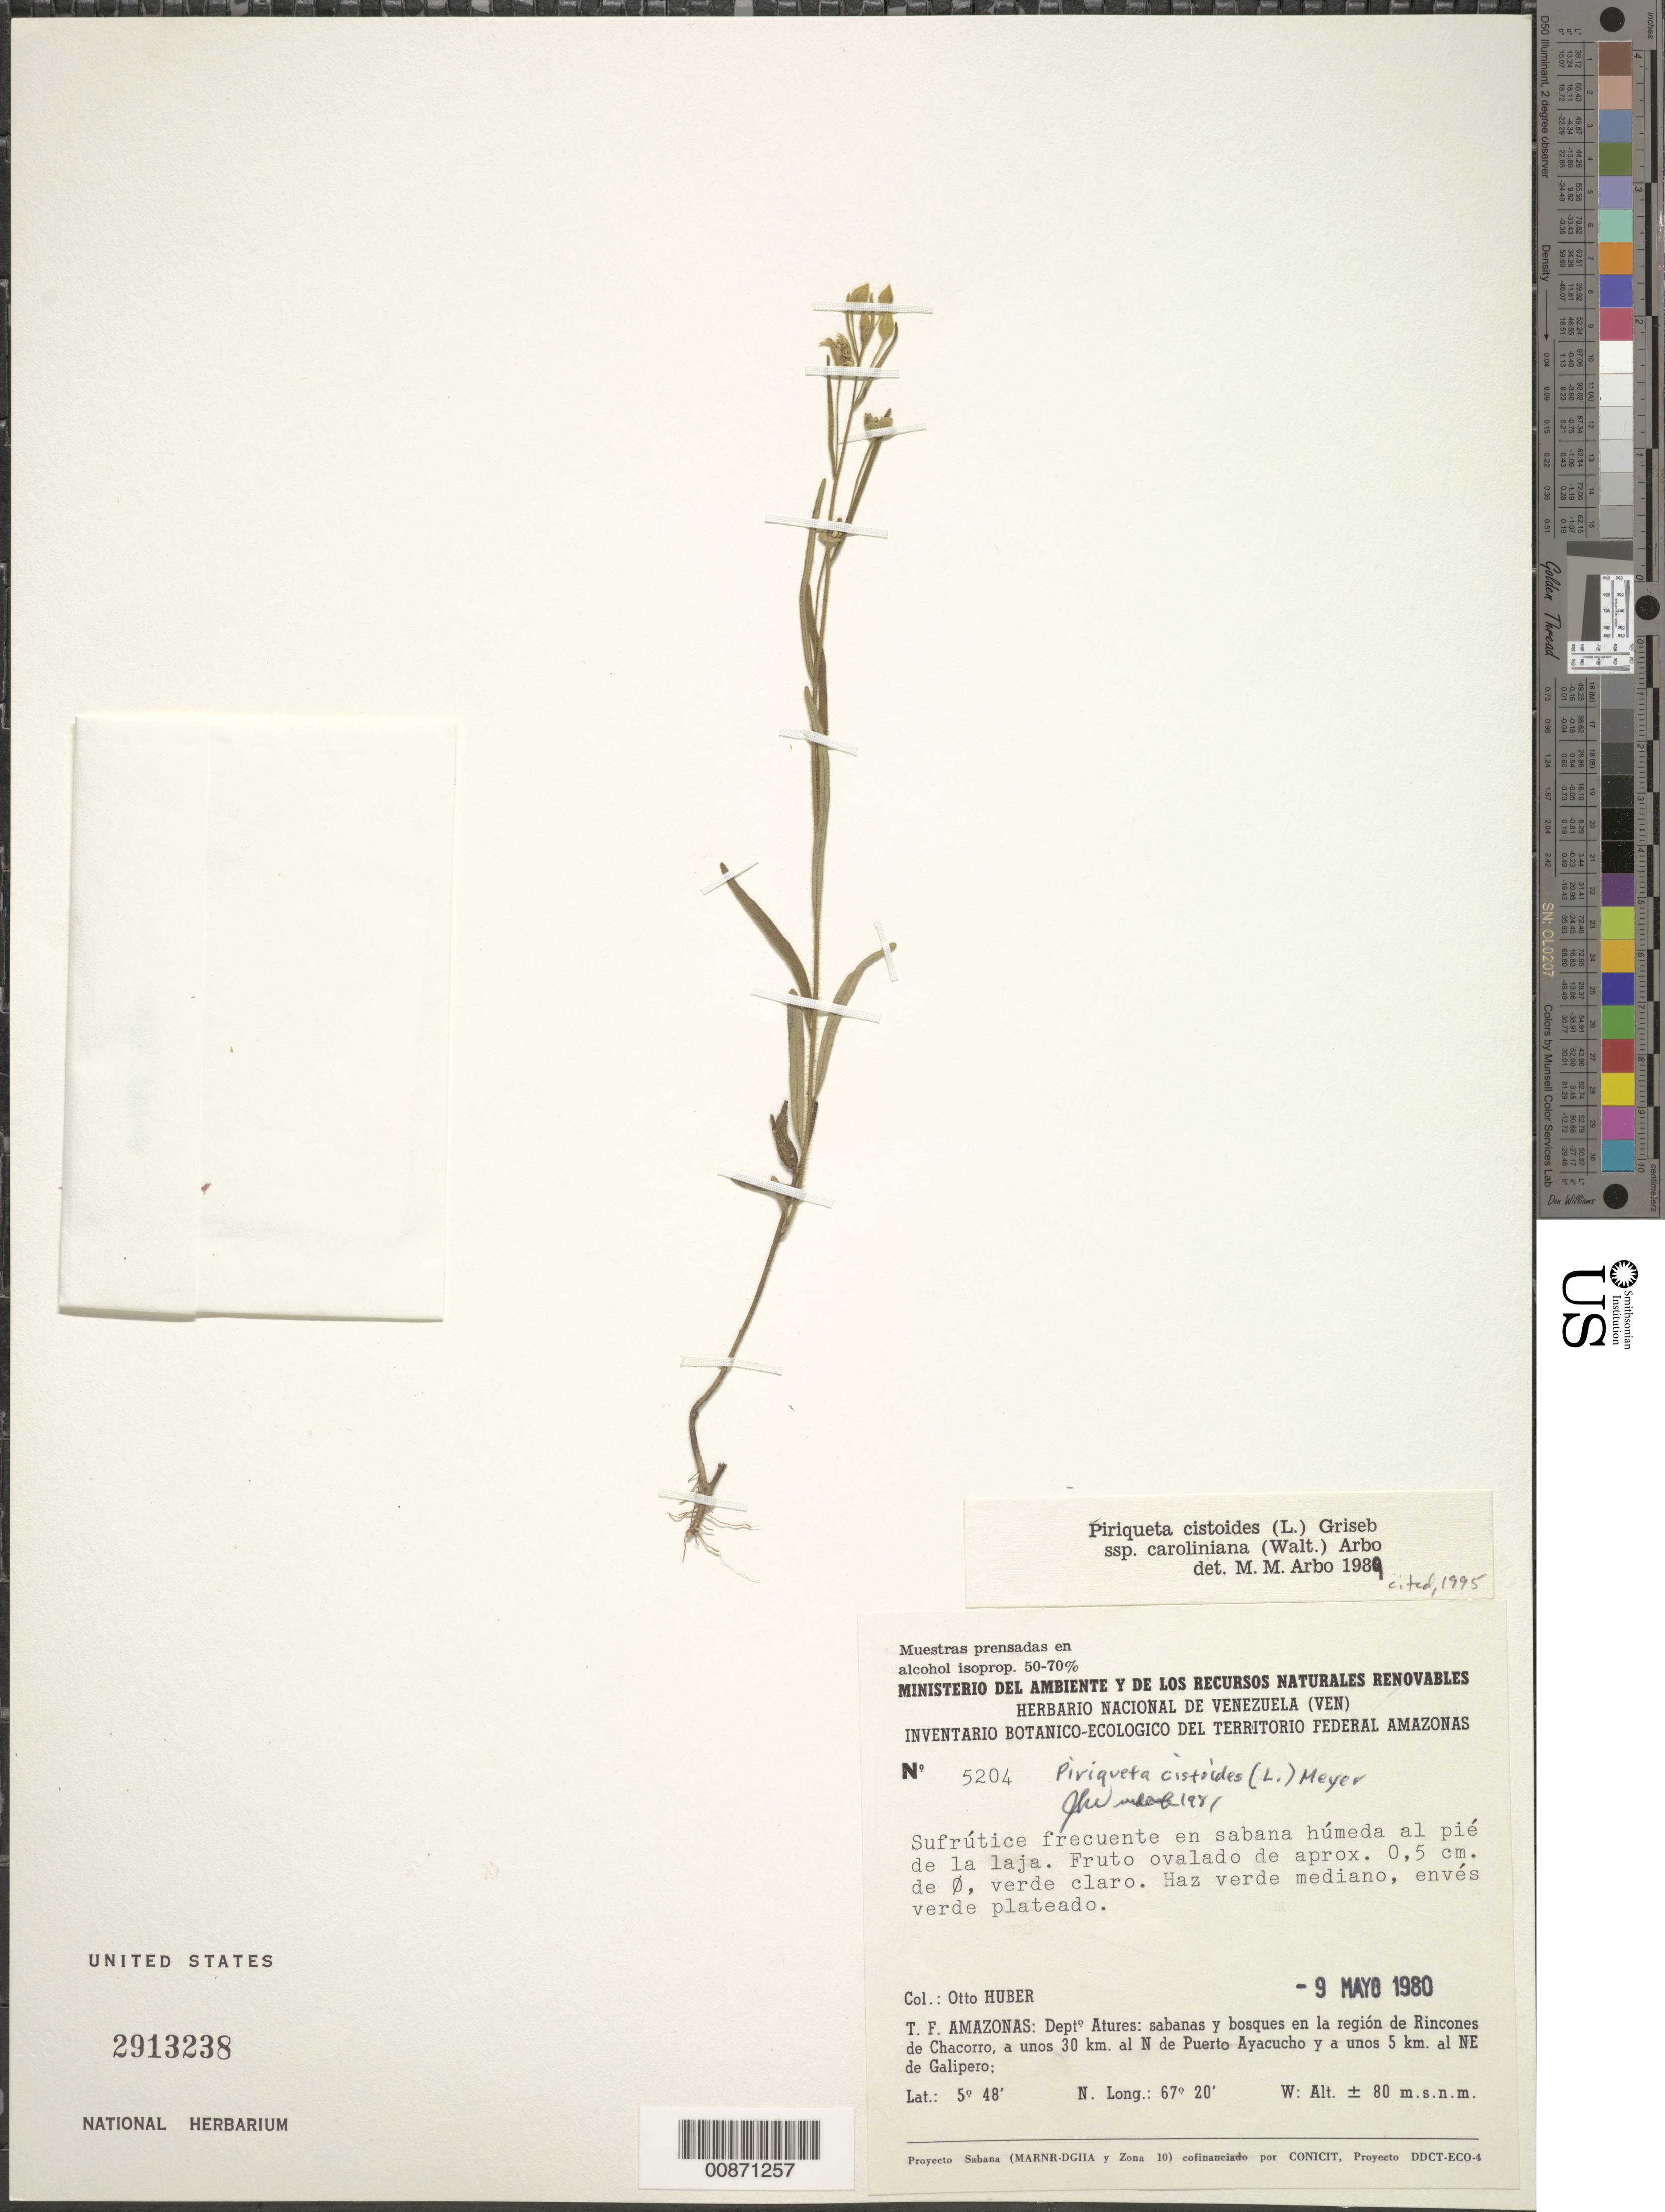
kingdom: Plantae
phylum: Tracheophyta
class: Magnoliopsida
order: Malpighiales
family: Turneraceae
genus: Piriqueta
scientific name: Piriqueta cistoides subsp. caroliniana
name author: (Walter) Arbo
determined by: Arbo, M. M.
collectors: O. Huber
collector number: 5204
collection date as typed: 9-May-80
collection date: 1980-05-09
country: Venezuela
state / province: Amazonas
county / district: Atures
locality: Rincones de Chacorro, 30 km N de Puerto Ayacucho, 5 km NE Galipero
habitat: Sabana húmeda al pié de la laja; sabanas y bosques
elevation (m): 80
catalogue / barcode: US 2913238